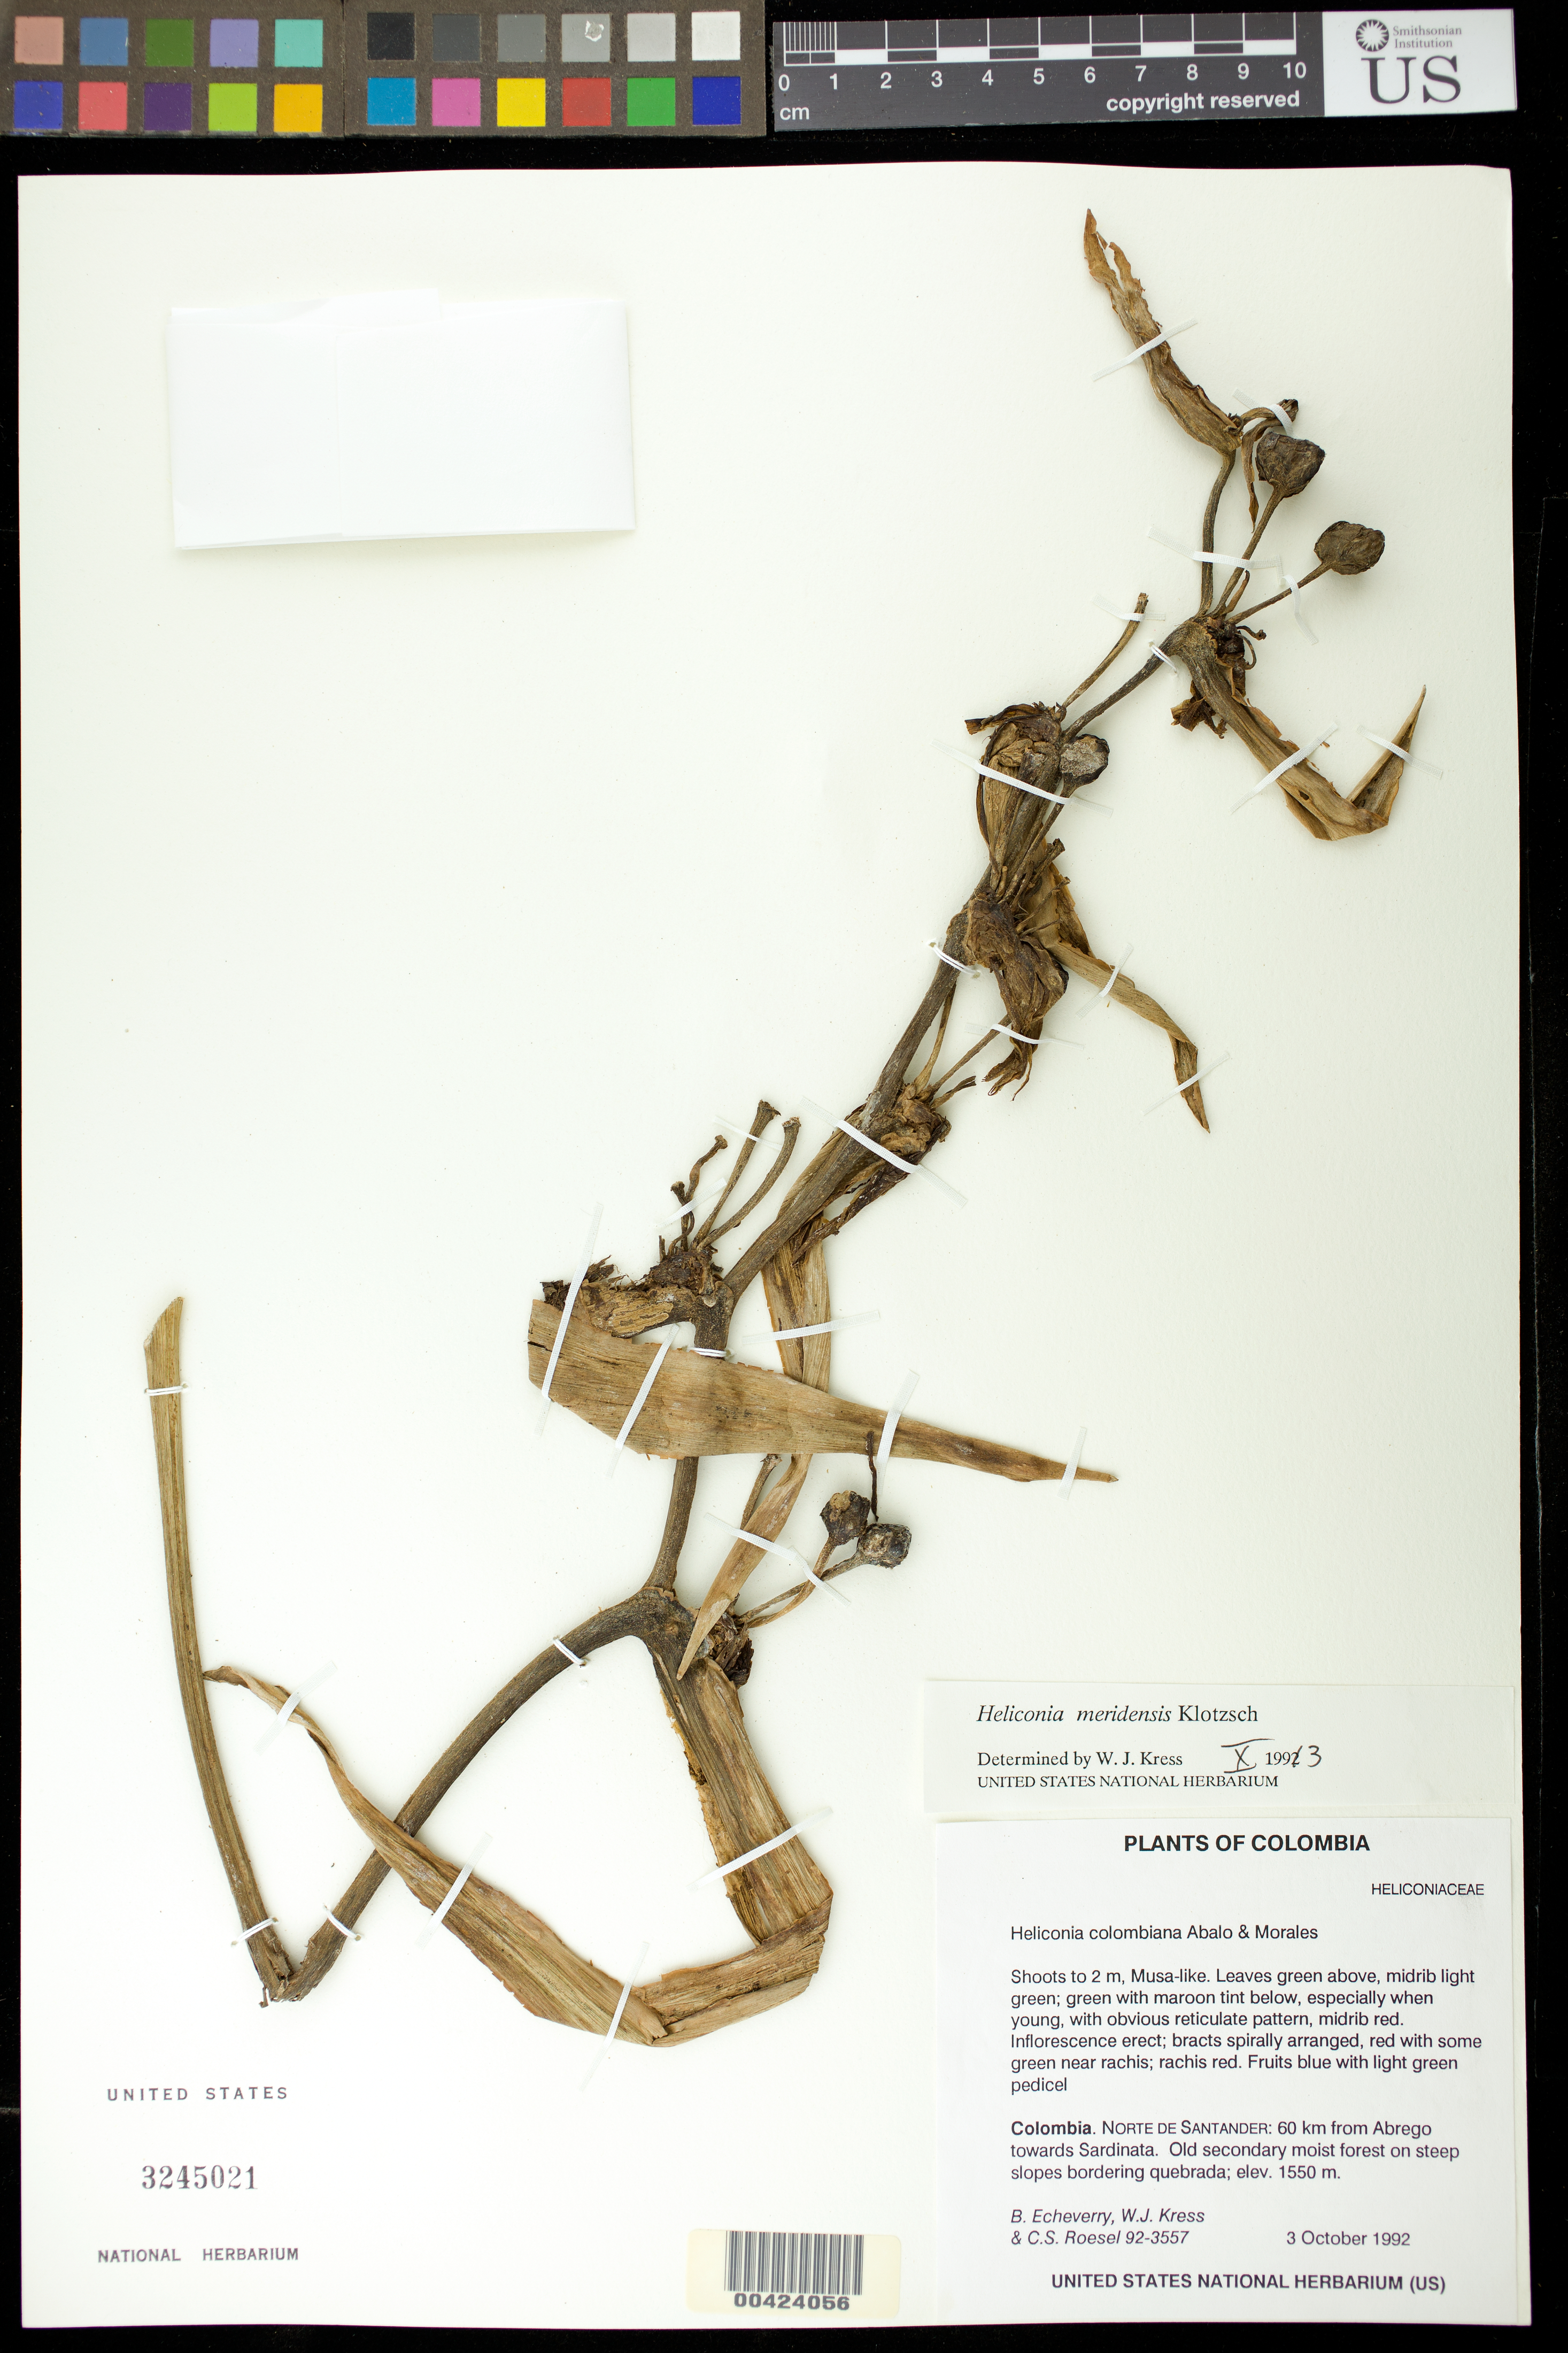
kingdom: Plantae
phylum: Tracheophyta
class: Liliopsida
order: Zingiberales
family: Heliconiaceae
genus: Heliconia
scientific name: Heliconia meridensis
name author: Klotzsch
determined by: Kress, W. J., (US), Smithsonian Institution - National Museum of Natural History (UNITED STATES)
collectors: B. Echeverry, W. J. Kress & C. S. Roesel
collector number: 92-3557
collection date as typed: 03 Oct 1992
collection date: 1992-10-03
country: Colombia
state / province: Norte de Santander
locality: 60 km from Abrego towards Sardinata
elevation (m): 1550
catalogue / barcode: US 3245021